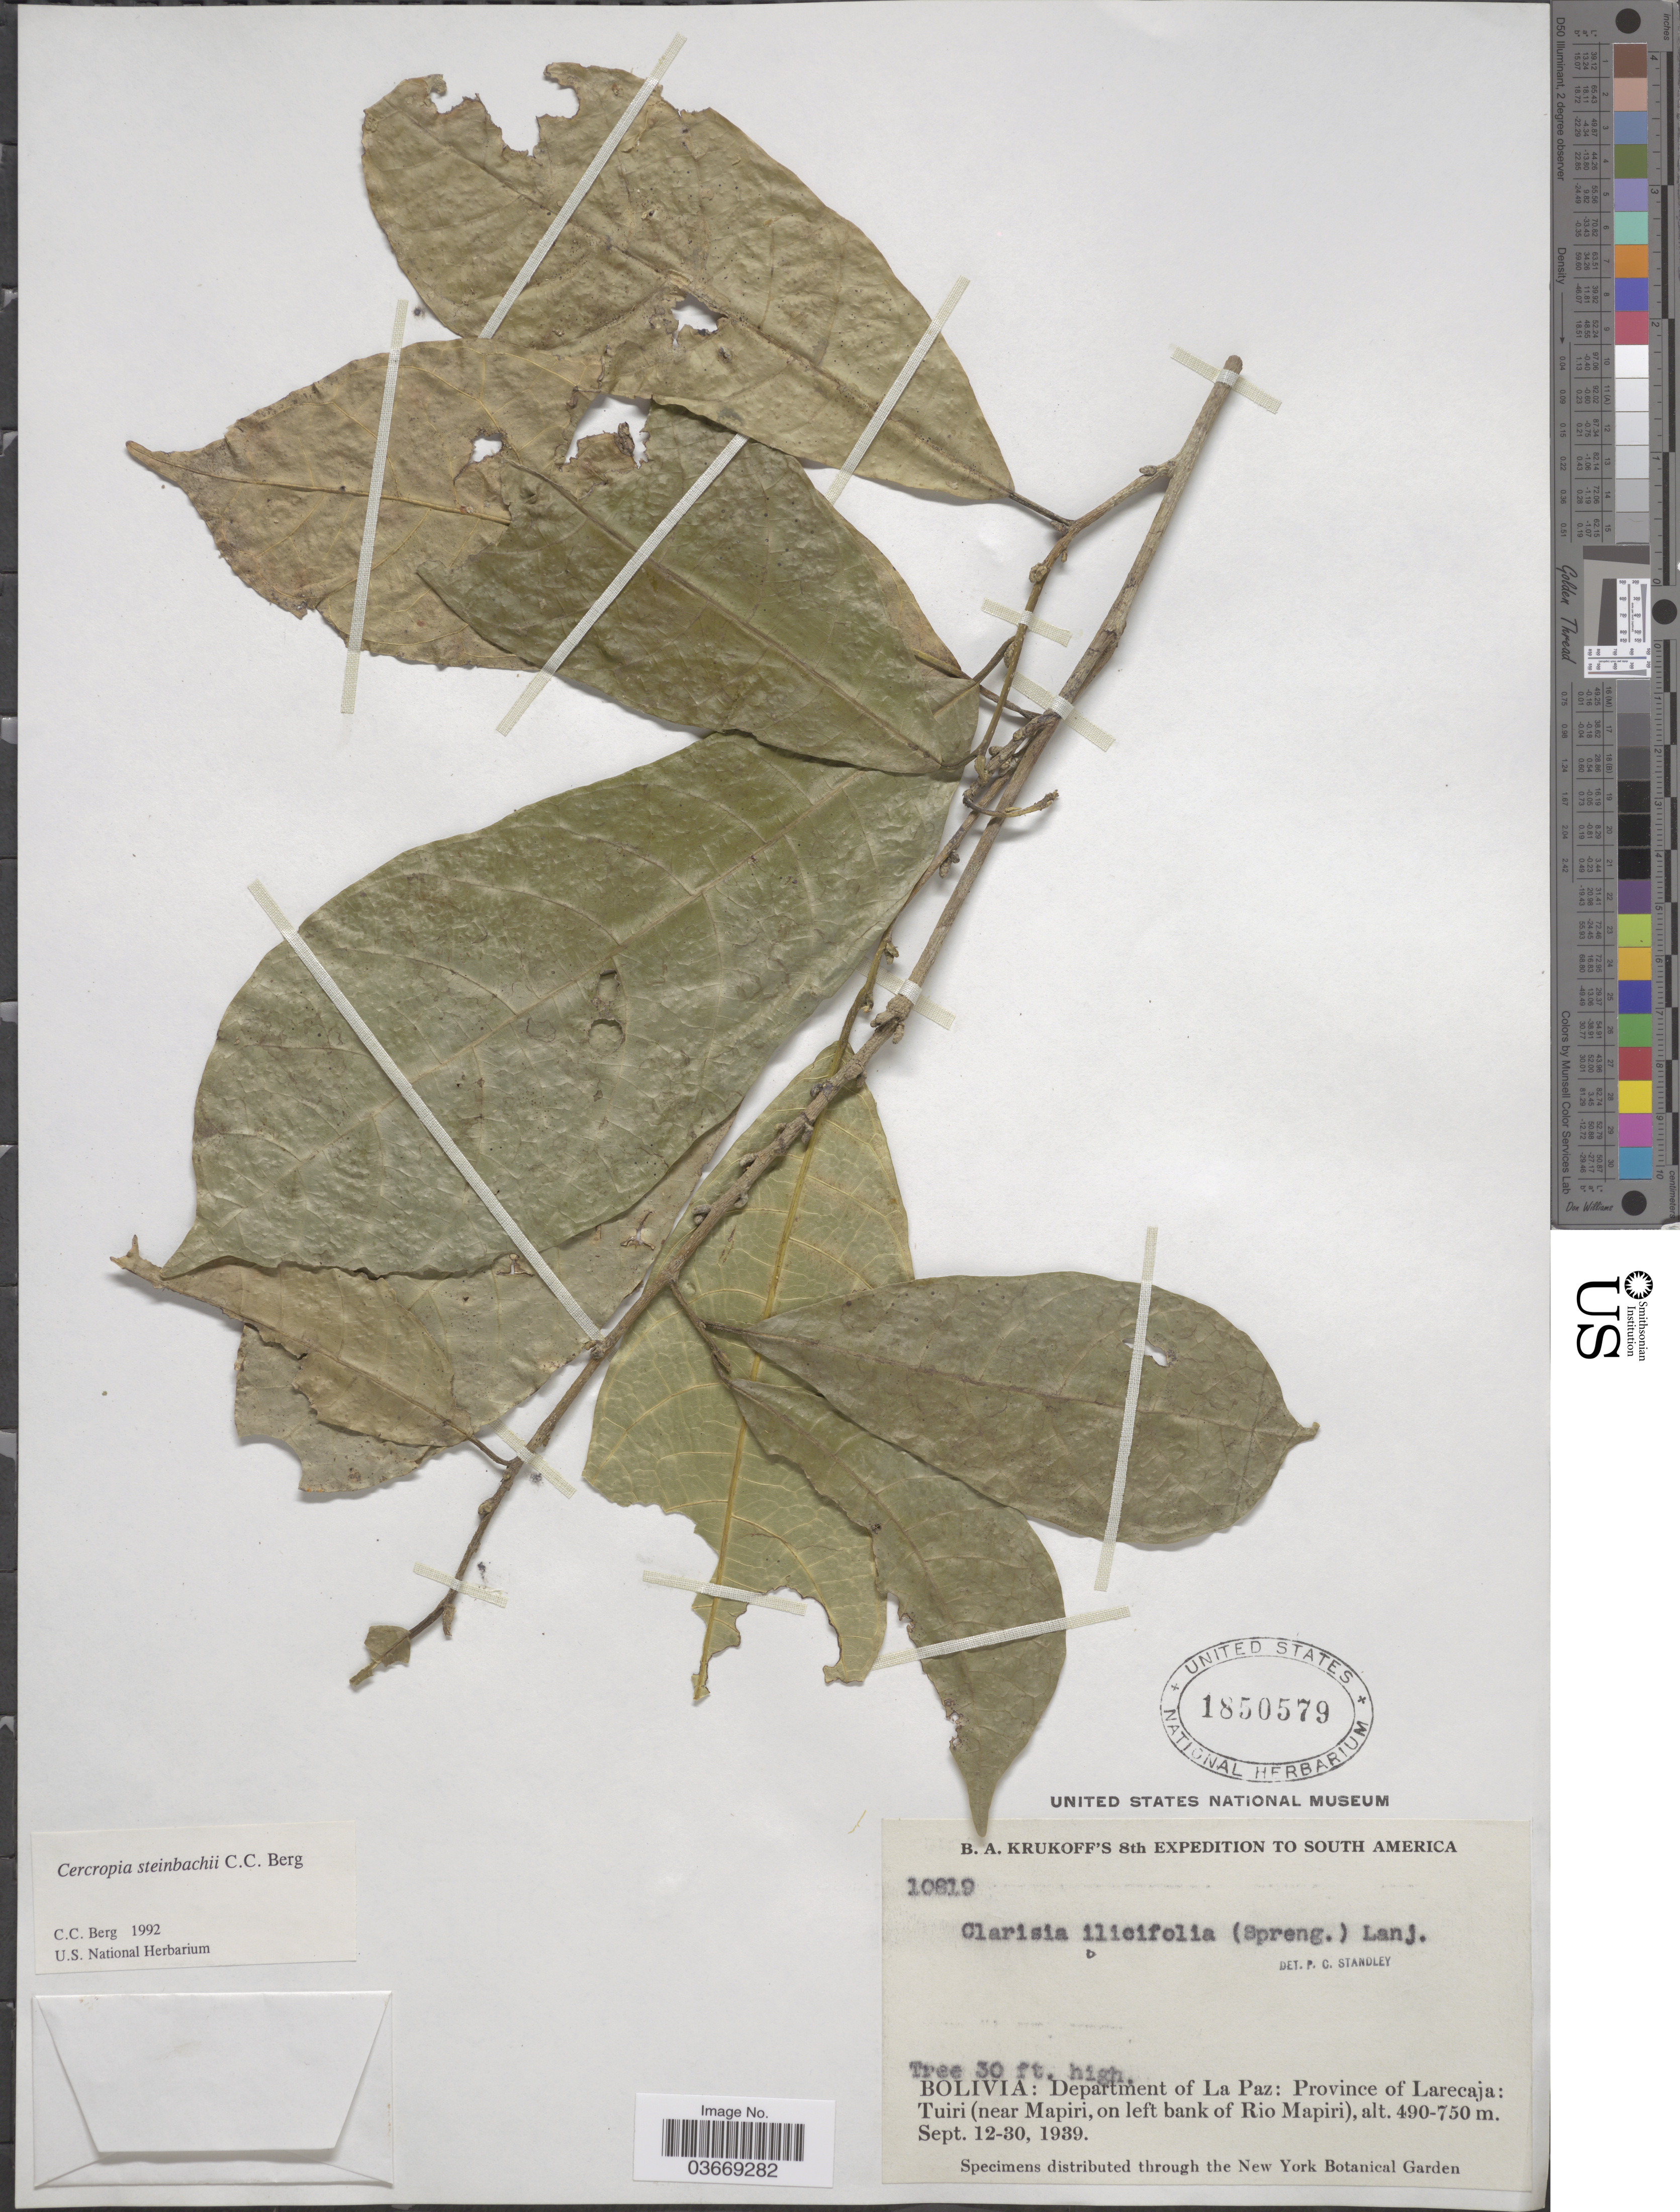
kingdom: Plantae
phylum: Tracheophyta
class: Magnoliopsida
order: Rosales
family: Moraceae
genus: Sorocea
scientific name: Sorocea steinbachii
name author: C.C. Berg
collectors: B. A. Krukoff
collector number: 10819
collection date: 1939-09-12/1939-09-30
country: Bolivia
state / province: La Paz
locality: Department of La Paz: Province of Larecaja: Tuiri (near Mapiri, on left bank of Rio Mapiri).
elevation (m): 490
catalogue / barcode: US 1850579